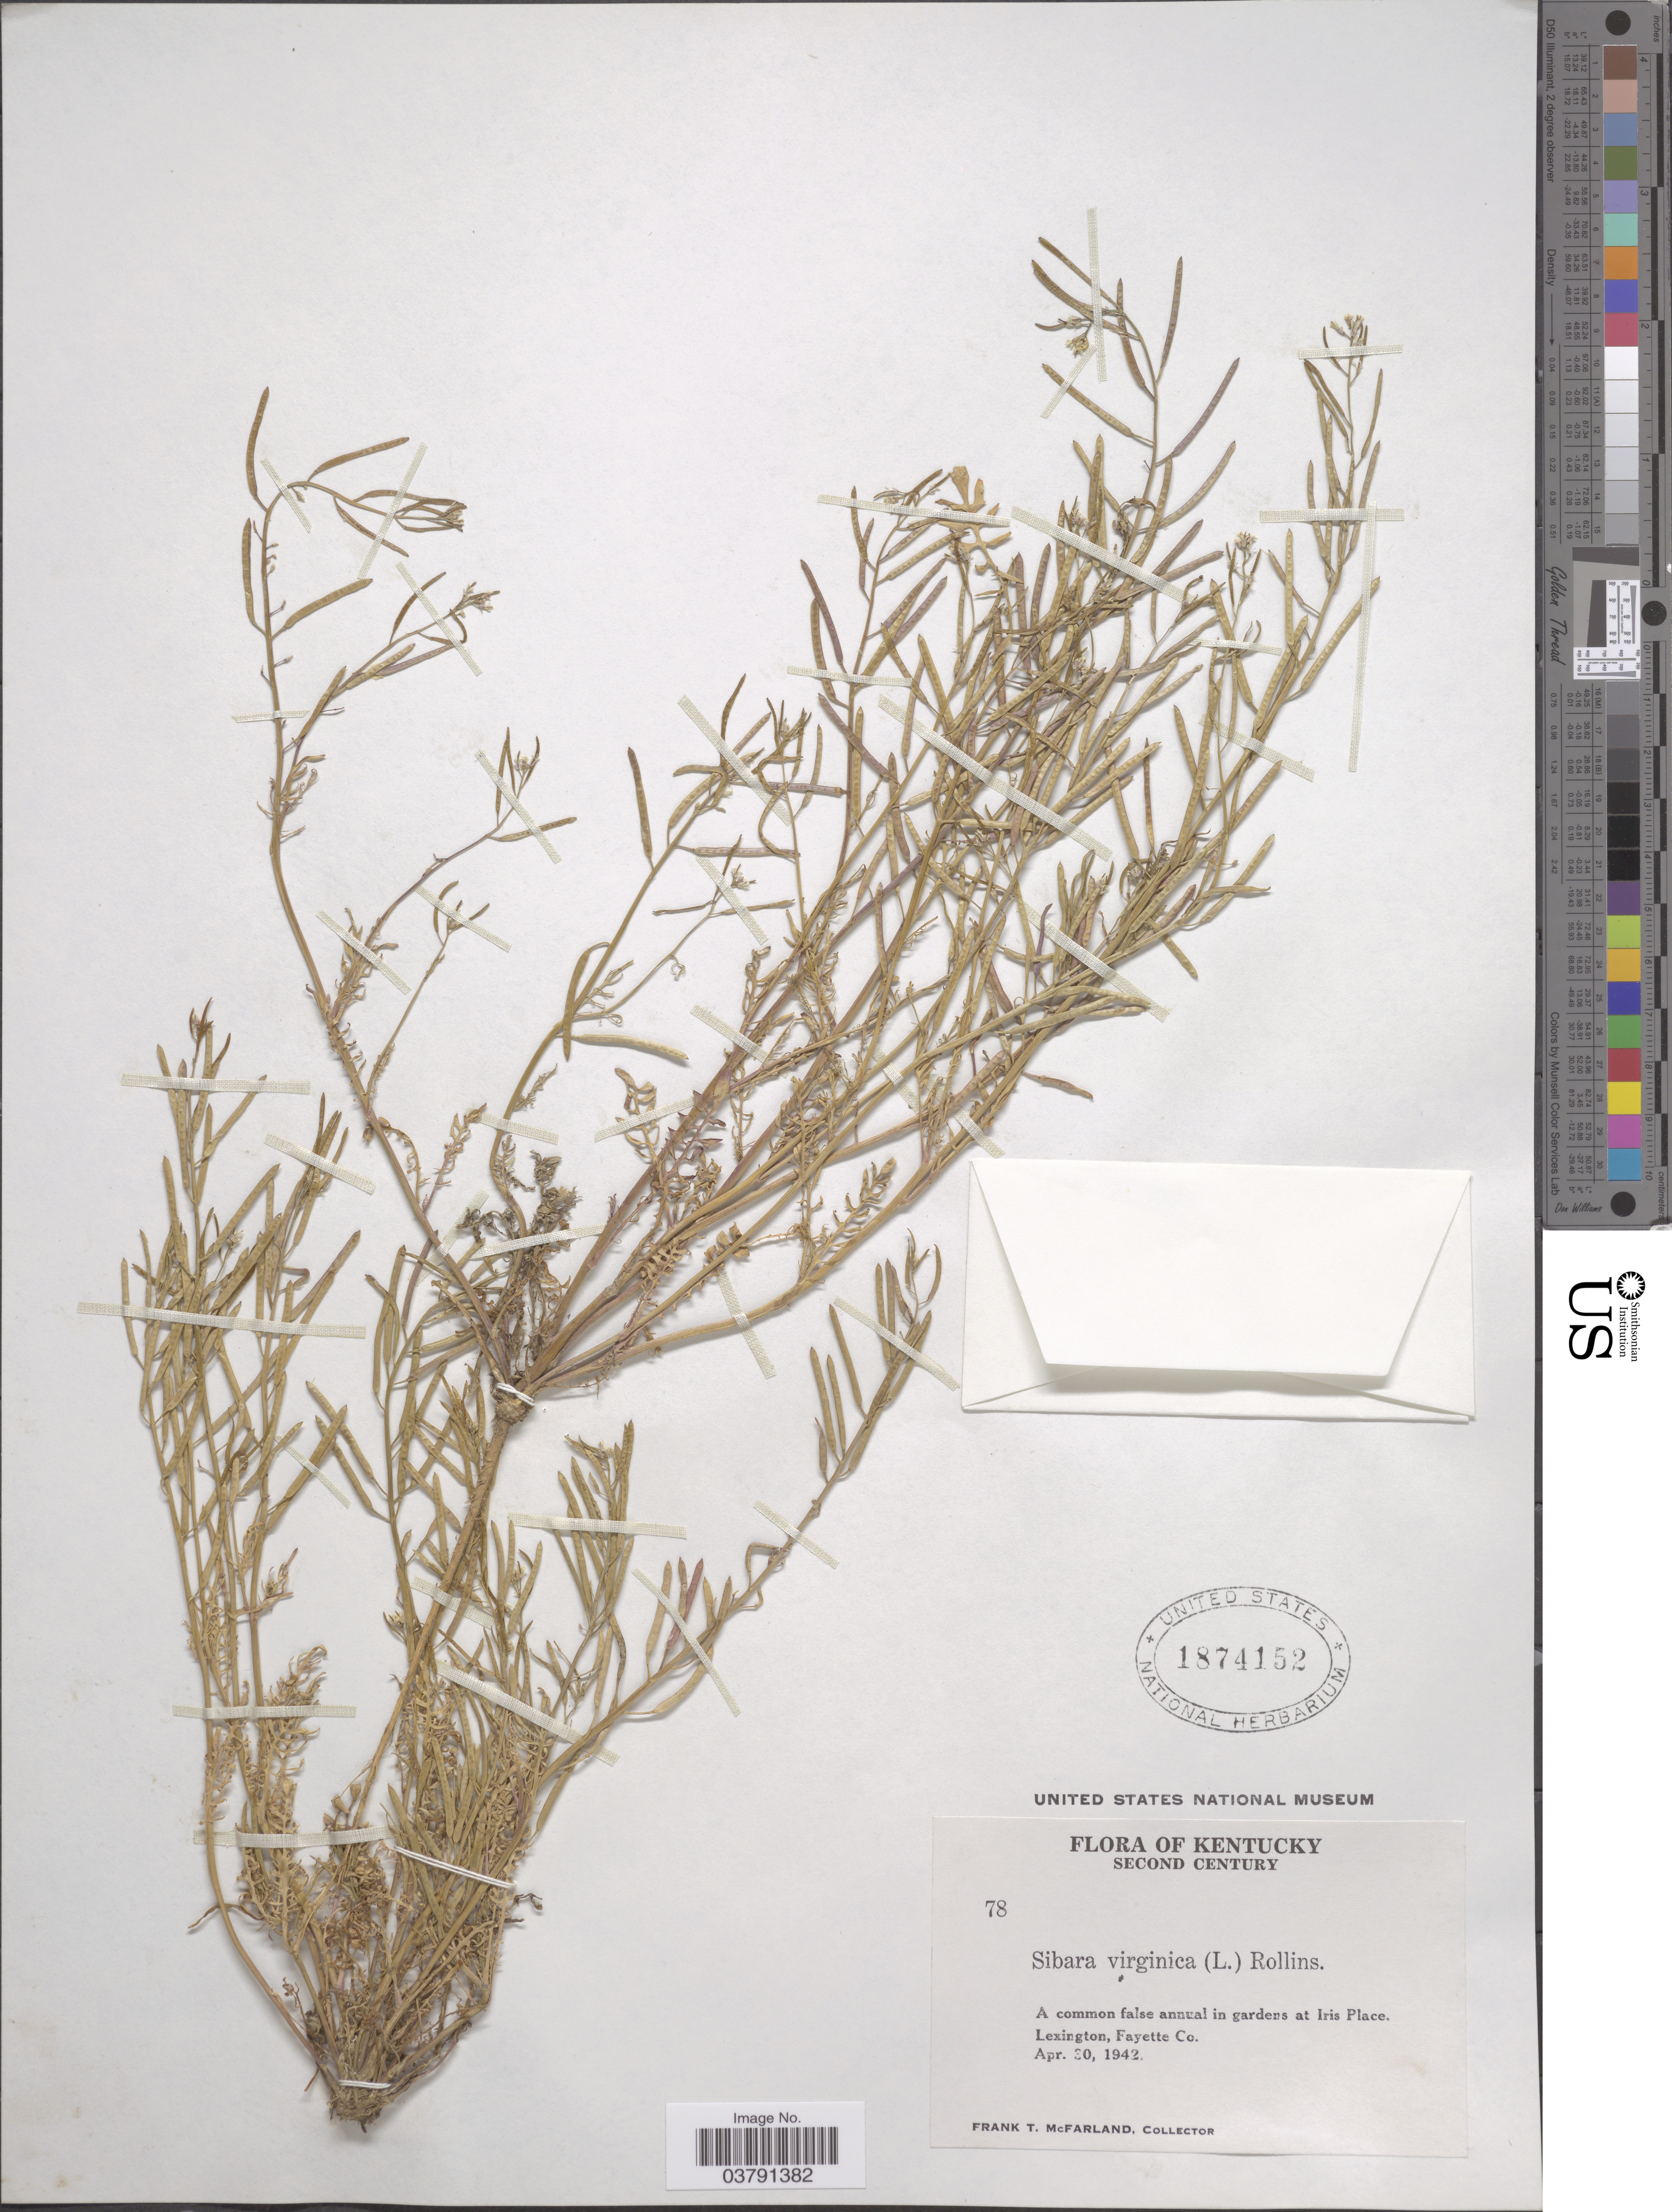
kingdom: Plantae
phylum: Tracheophyta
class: Magnoliopsida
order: Brassicales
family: Brassicaceae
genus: Planodes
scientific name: Planodes virginicum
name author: (L.) Greene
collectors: F. McFarland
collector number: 78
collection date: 1942-04-30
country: United States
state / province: Kentucky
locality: Second Century [unsure placement] In gardens at Iris Place. Lexington, Fayette Co.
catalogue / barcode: US 1874152